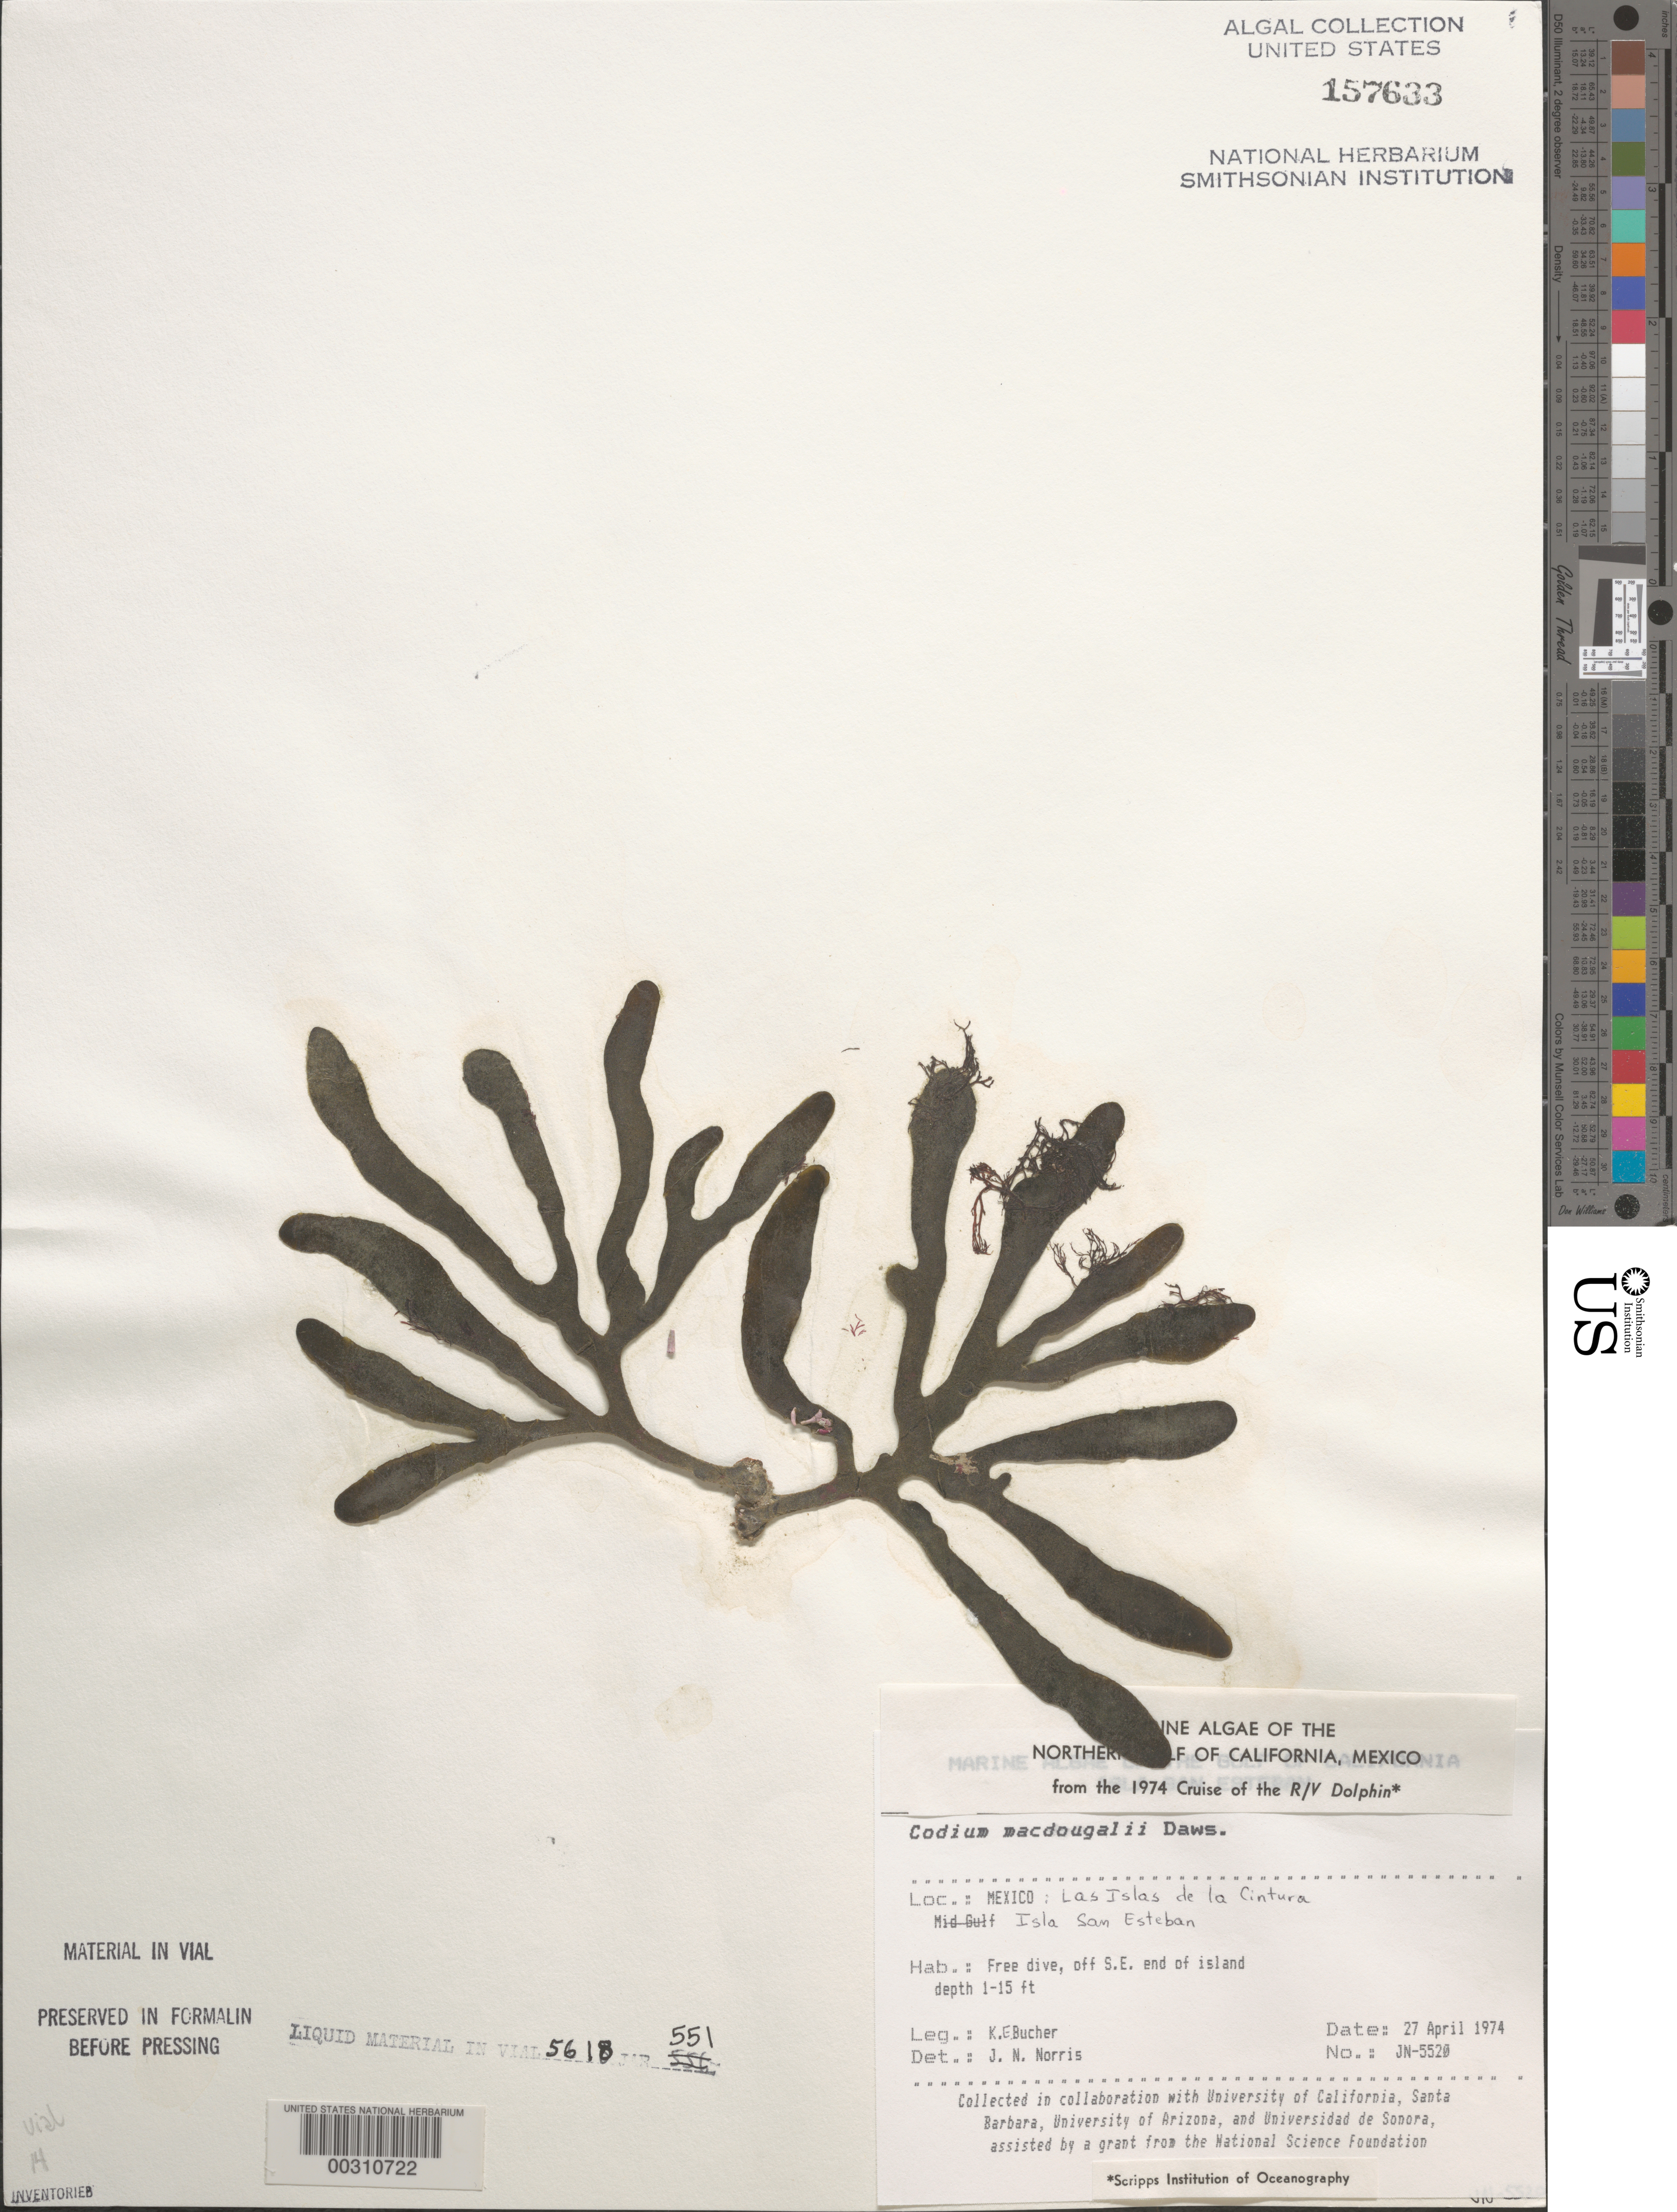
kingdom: Plantae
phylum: Chlorophyta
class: Ulvophyceae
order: Bryopsidales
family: Codiaceae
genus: Codium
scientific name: Codium brandegeei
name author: Setch. & N.L. Gardner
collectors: K. E. Bucher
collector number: JN-5520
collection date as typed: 27 Apr 1974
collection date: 1974-04-27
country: Mexico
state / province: Baja California Norte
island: Isla San Esteban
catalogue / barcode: US 157633